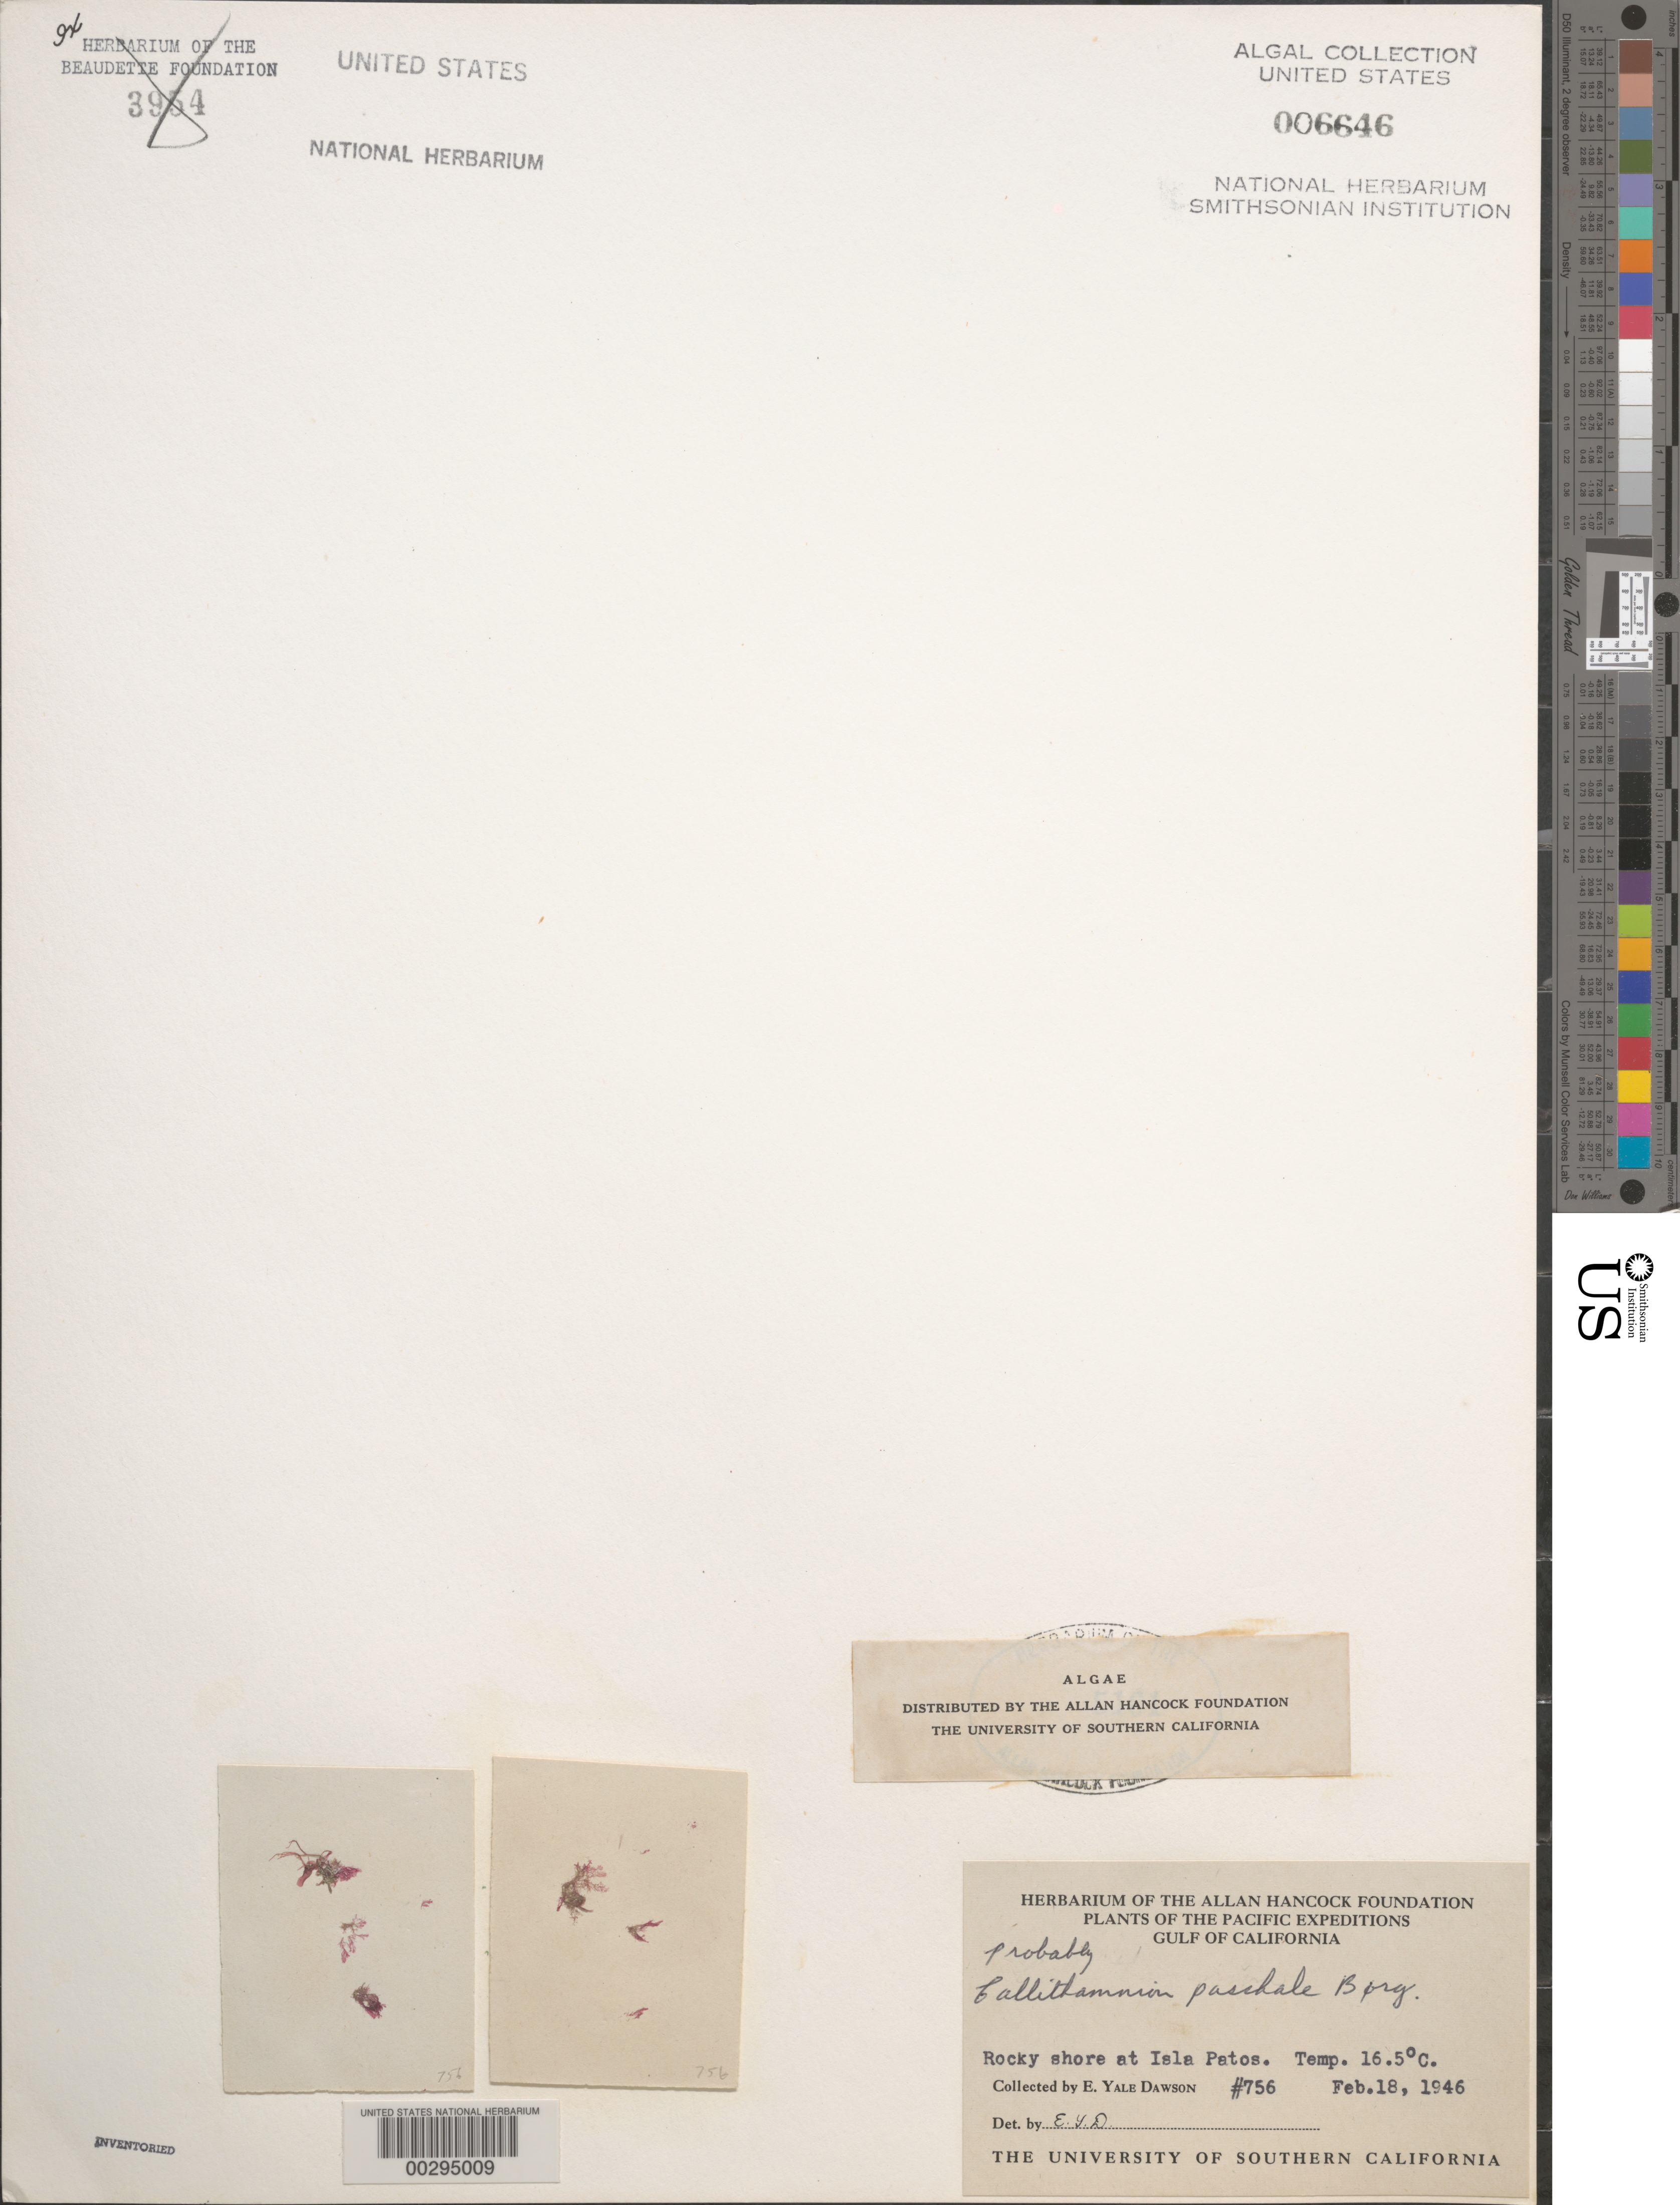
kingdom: Plantae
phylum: Rhodophyta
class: Florideophyceae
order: Ceramiales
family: Callithamniaceae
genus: Callithamnion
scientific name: Callithamnion paschale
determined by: Dawson, E. Y.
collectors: E. Y. Dawson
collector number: EYD 756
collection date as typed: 18 Feb 1946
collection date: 1946-02-18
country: Mexico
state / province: Sonora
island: Isla Patos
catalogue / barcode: US 6646